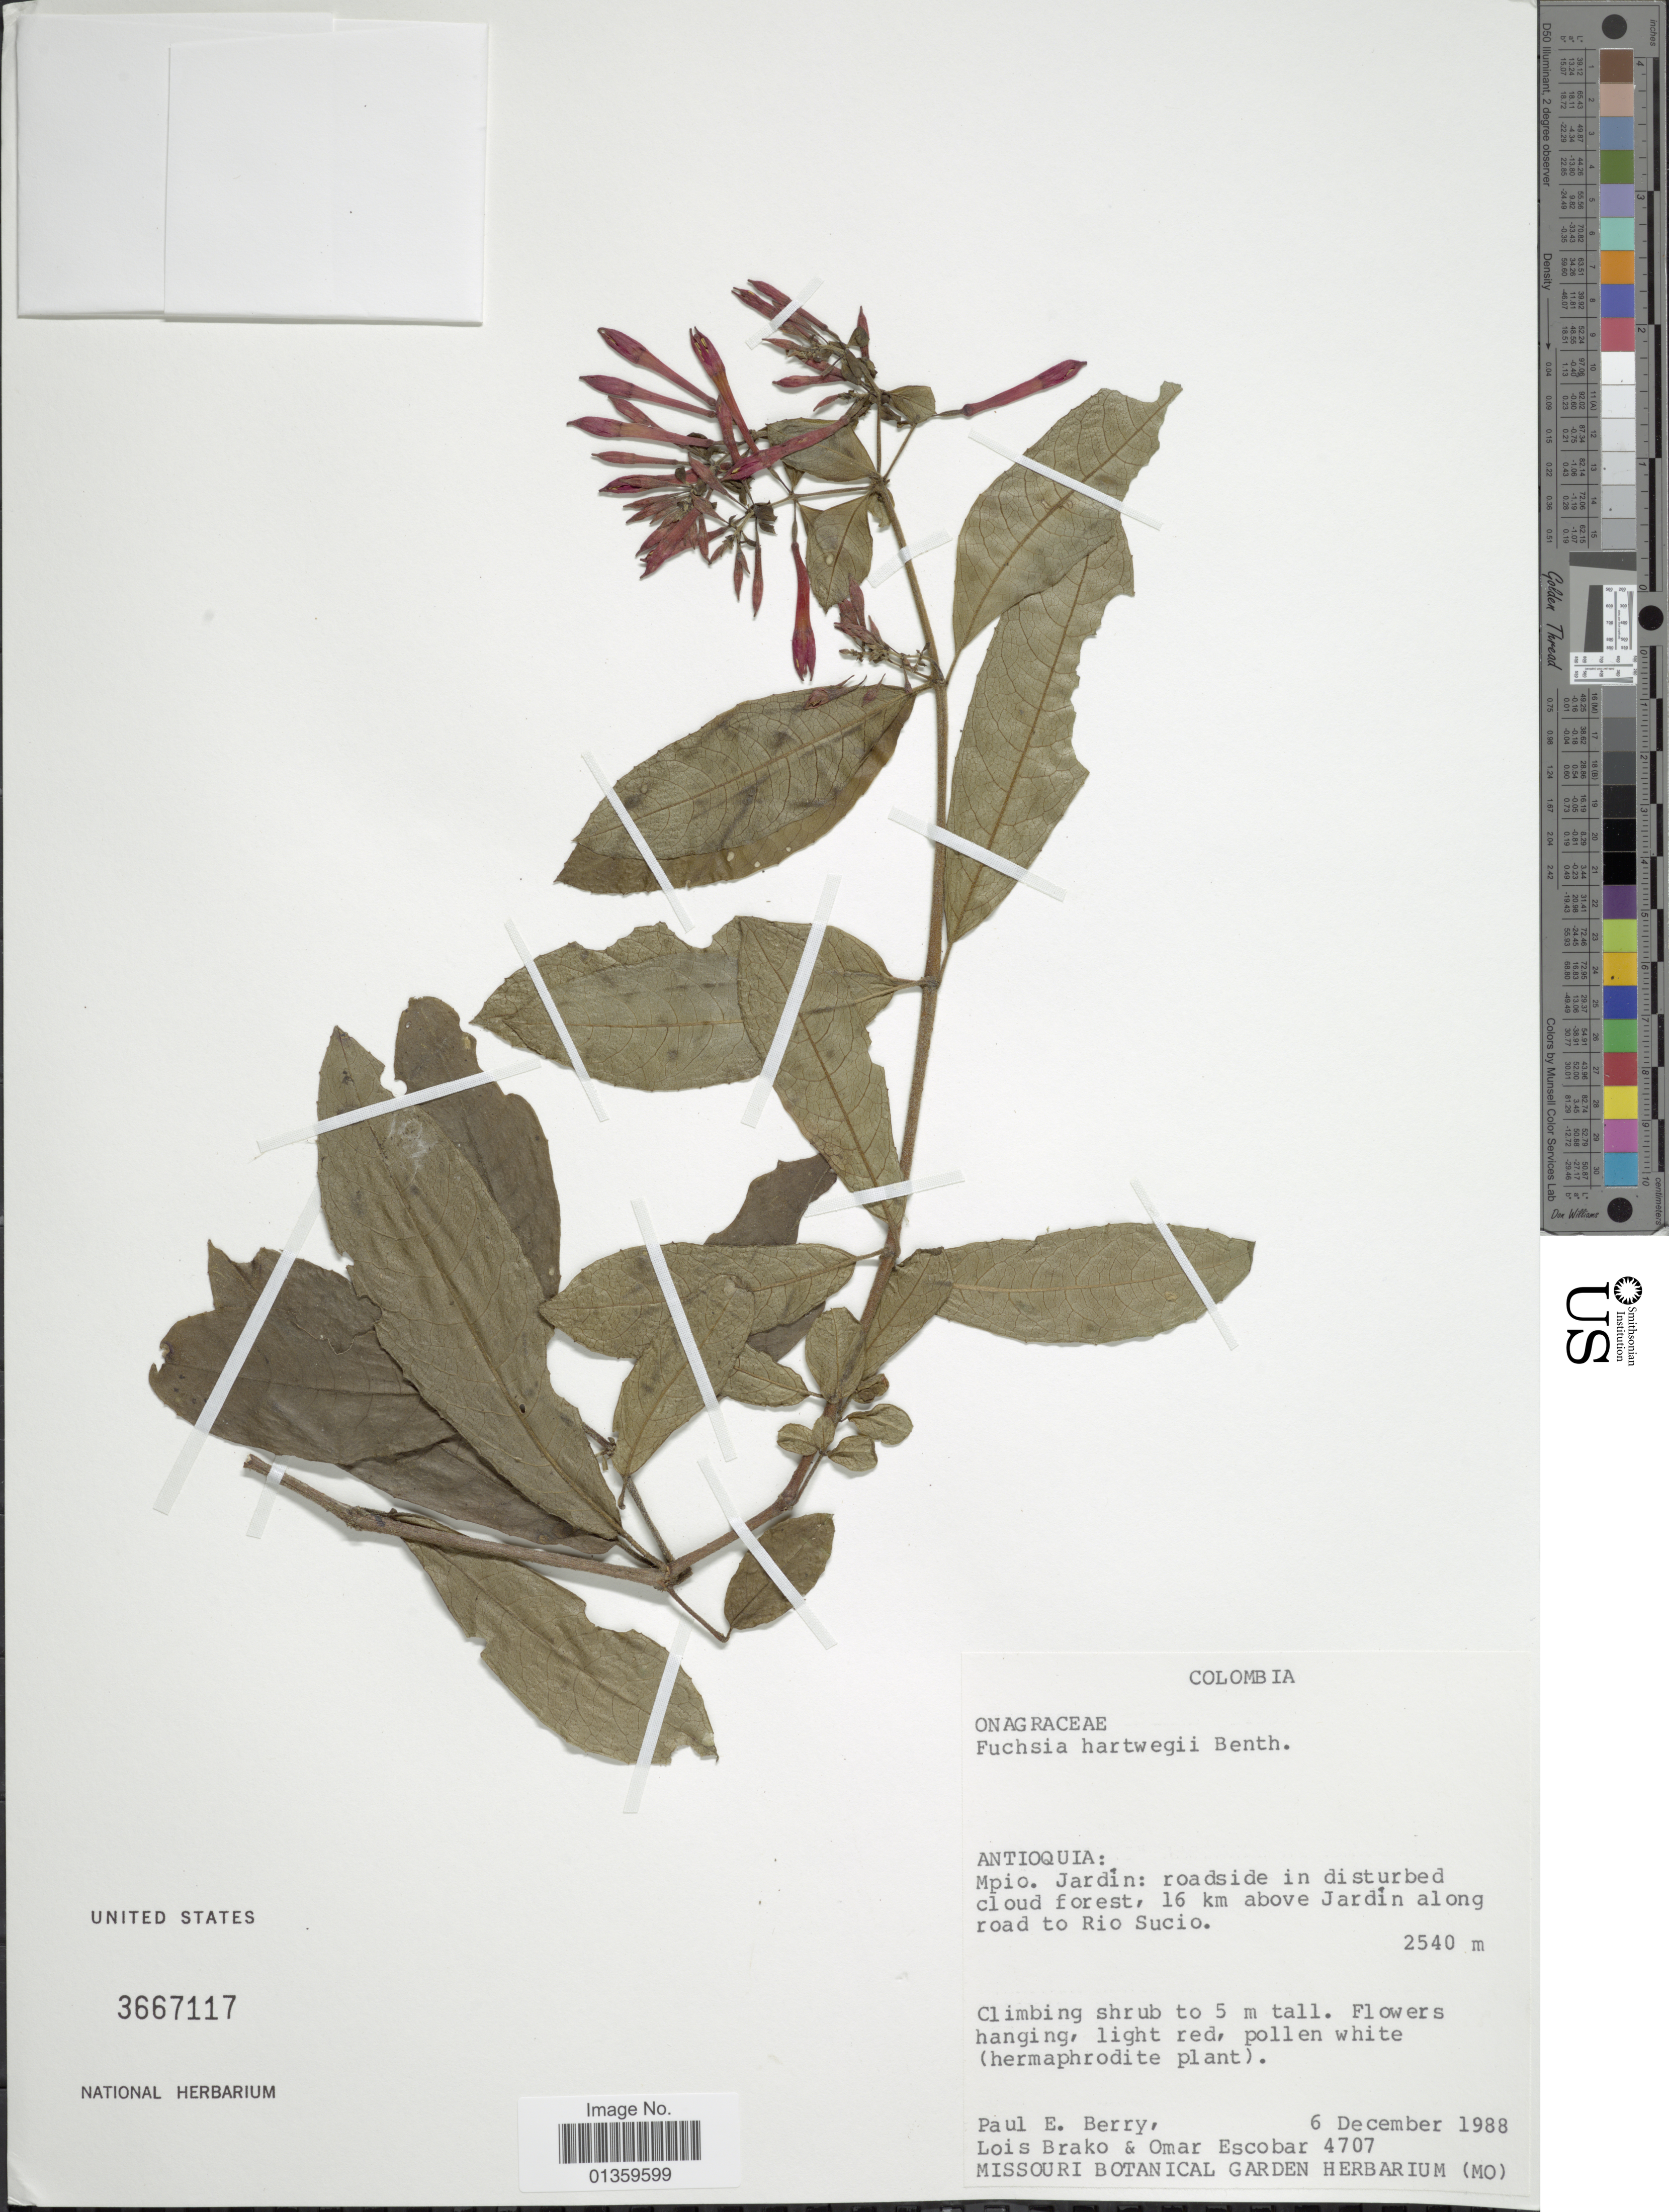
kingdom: Plantae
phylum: Tracheophyta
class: Magnoliopsida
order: Myrtales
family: Onagraceae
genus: Fuchsia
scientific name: Fuchsia hartwegii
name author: Benth.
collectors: P. E. Berry, L. Brako & O. D. Escobar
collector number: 4707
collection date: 1988-12-06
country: Colombia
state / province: Antioquia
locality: Mpio. Jardín: roadside in disturbed cloud forest, 16 km above Jardín along road to Rio Sucio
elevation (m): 2540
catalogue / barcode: US 3667117